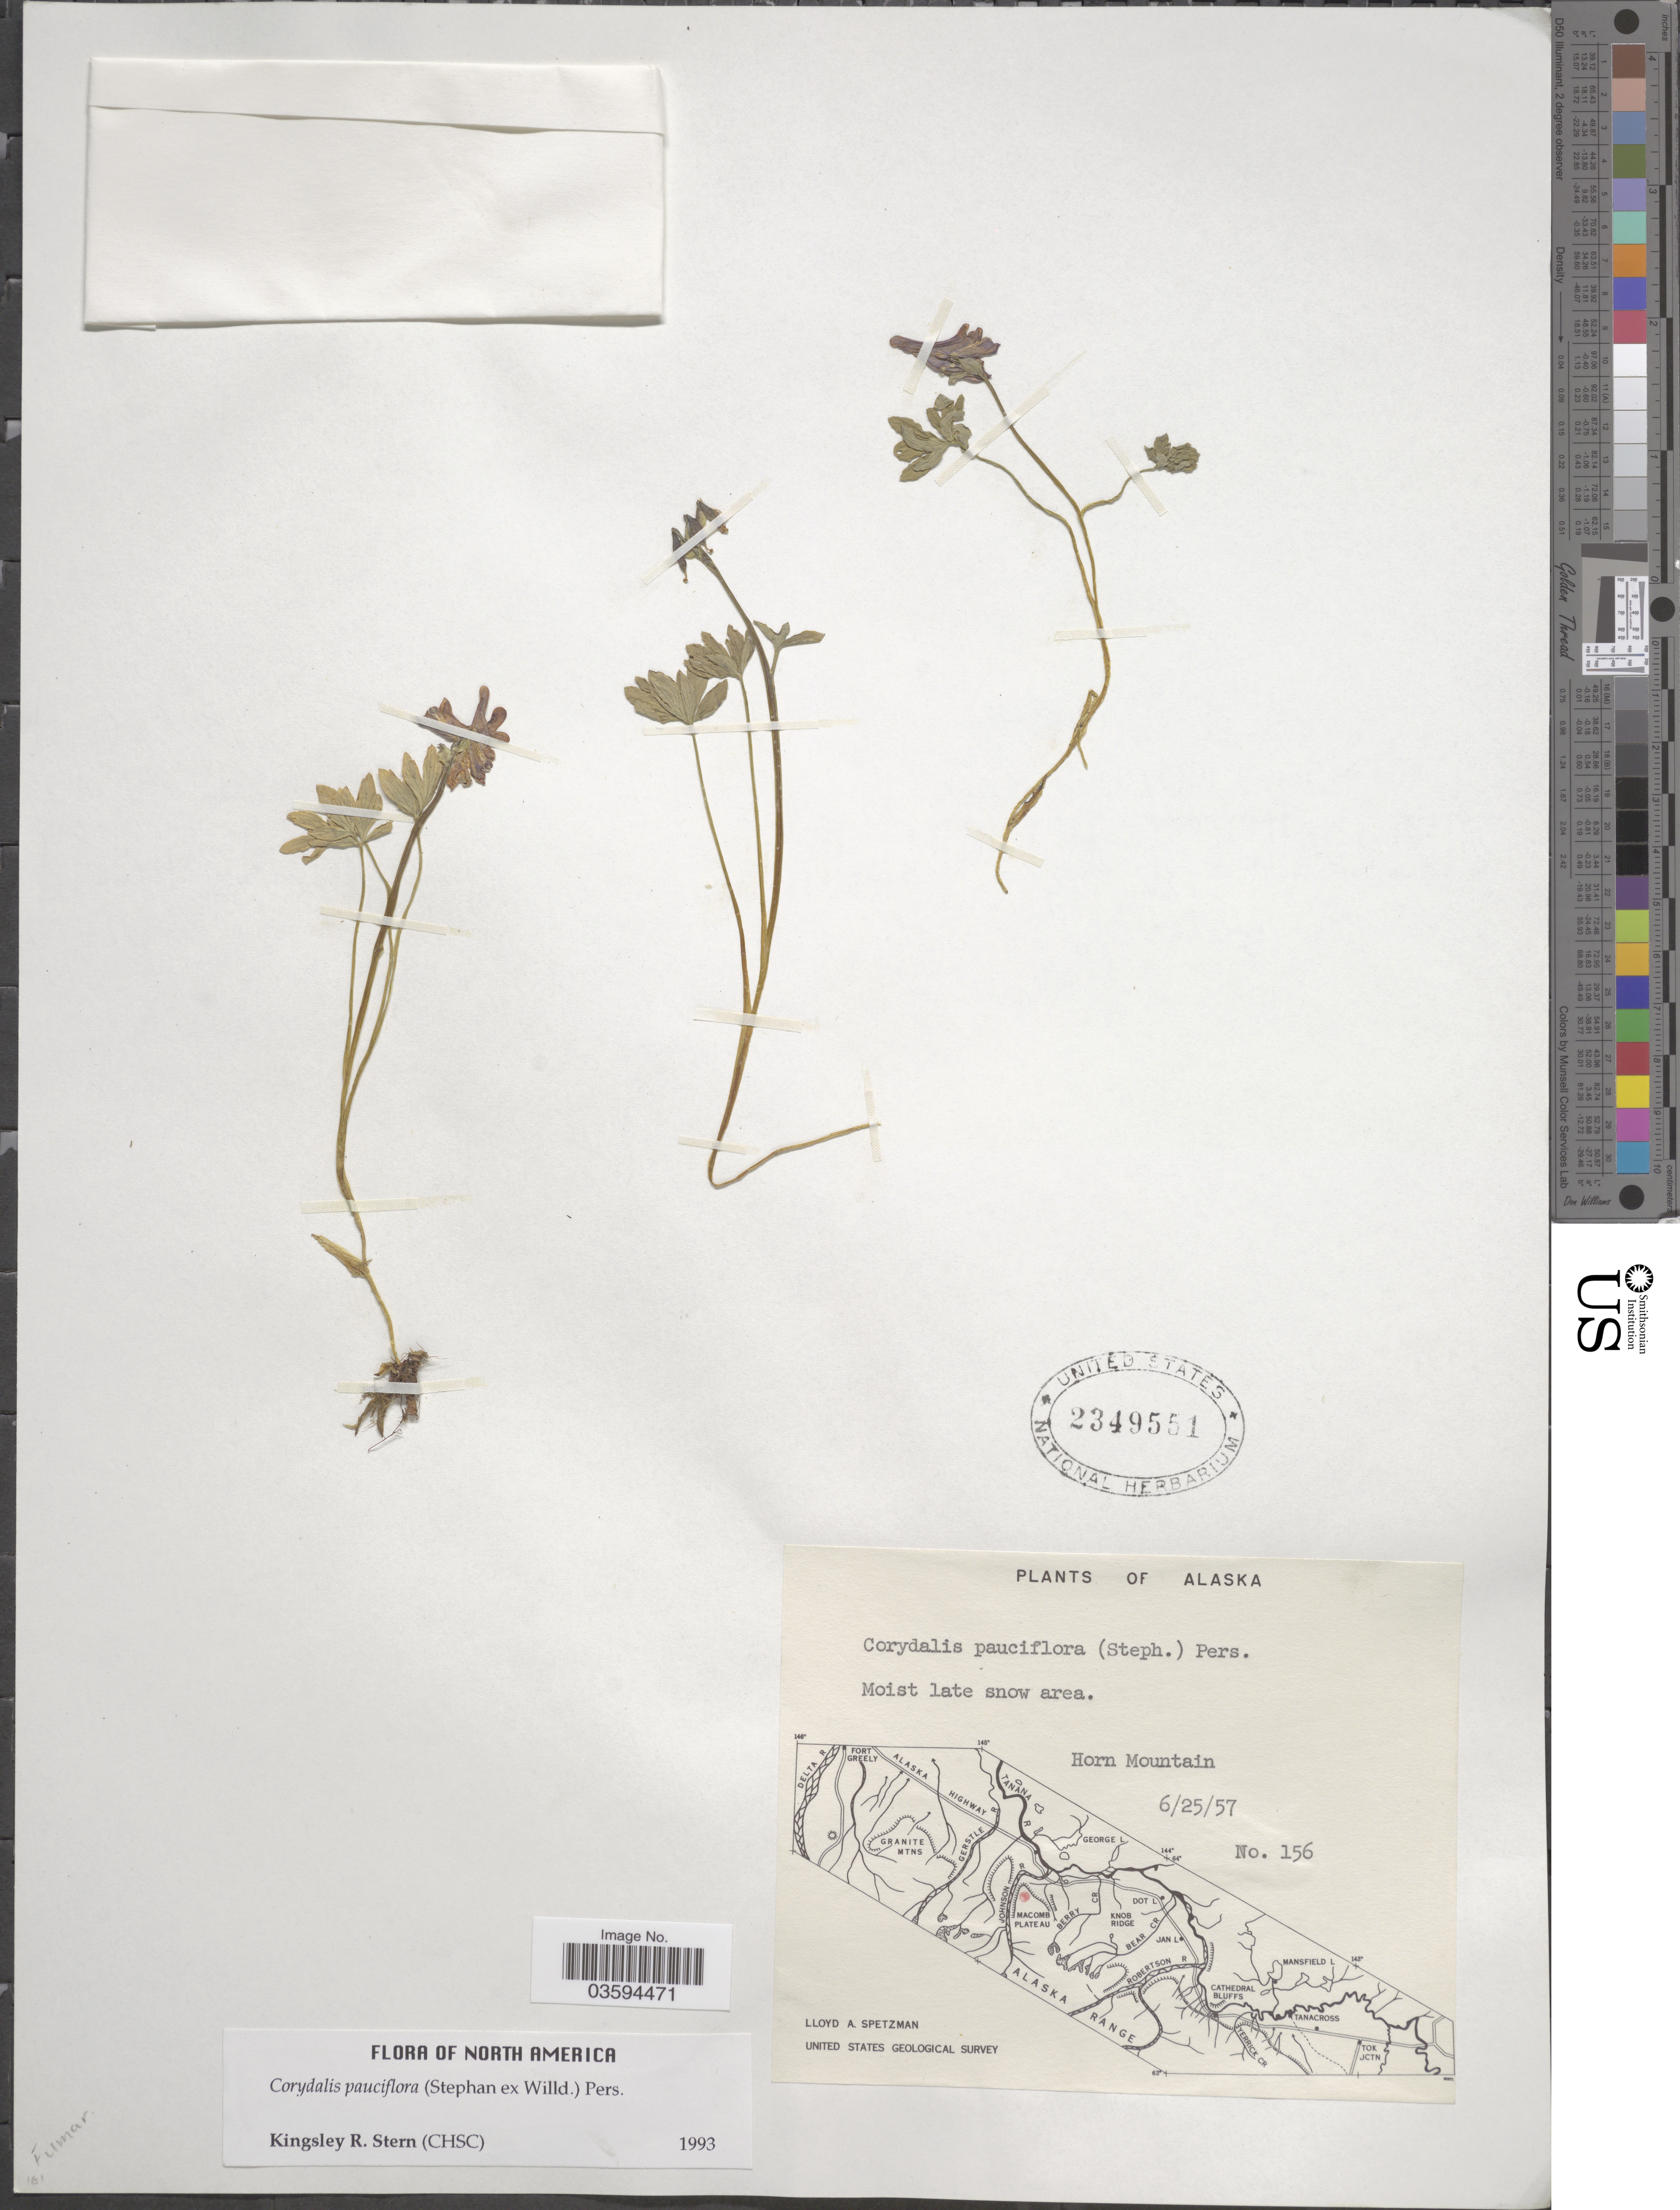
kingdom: Plantae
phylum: Tracheophyta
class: Magnoliopsida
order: Ranunculales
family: Papaveraceae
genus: Corydalis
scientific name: Corydalis pauciflora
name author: (Stephan) Pers.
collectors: L. Spetzman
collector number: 156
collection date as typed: Transcribed d/m/y: 25/6/57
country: United States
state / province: Alaska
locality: Horn Mountain.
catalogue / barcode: US 2349551